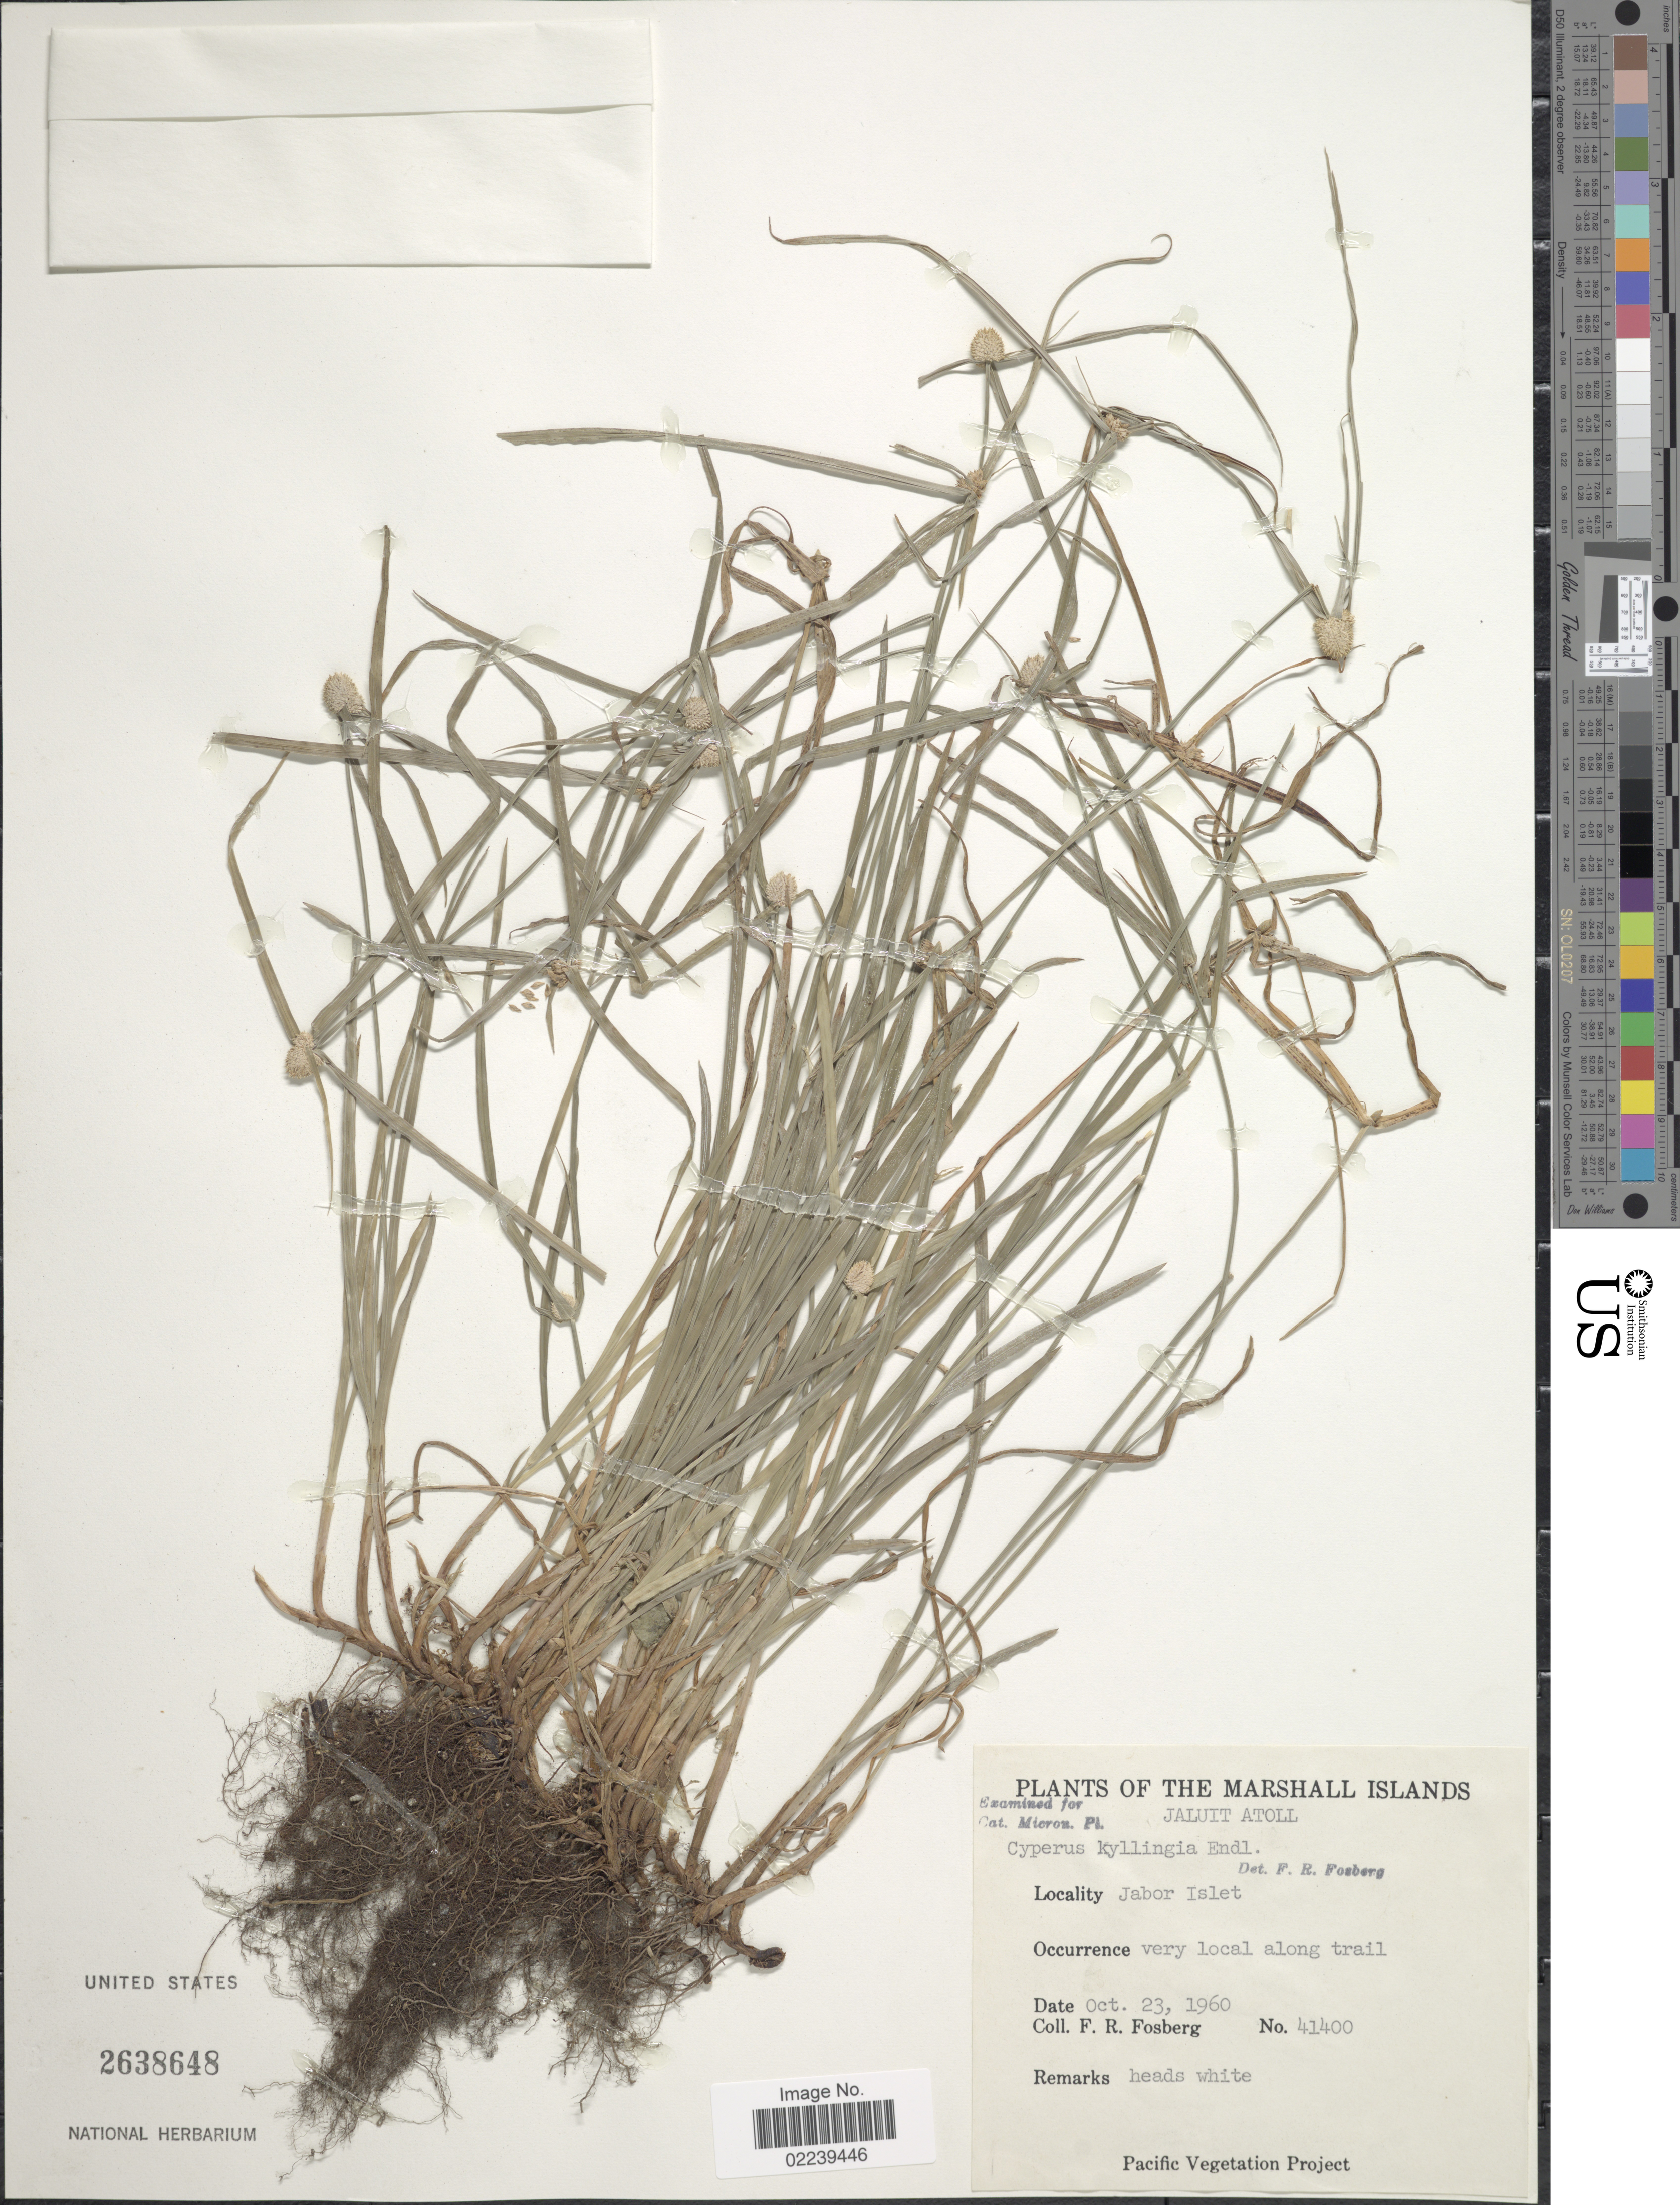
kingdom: Plantae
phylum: Tracheophyta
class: Liliopsida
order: Poales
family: Cyperaceae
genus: Cyperus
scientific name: Cyperus mindorensis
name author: (Steud.) Huygh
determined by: Strong, M. T., (US), Smithsonian Institution - National Museum of Natural History (UNITED STATES)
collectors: F. R. Fosberg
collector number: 41400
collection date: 1960-10-23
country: Marshall Islands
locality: The Marshall Islands, Jaluit Atoll, Jabor Islet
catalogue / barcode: US 2638648